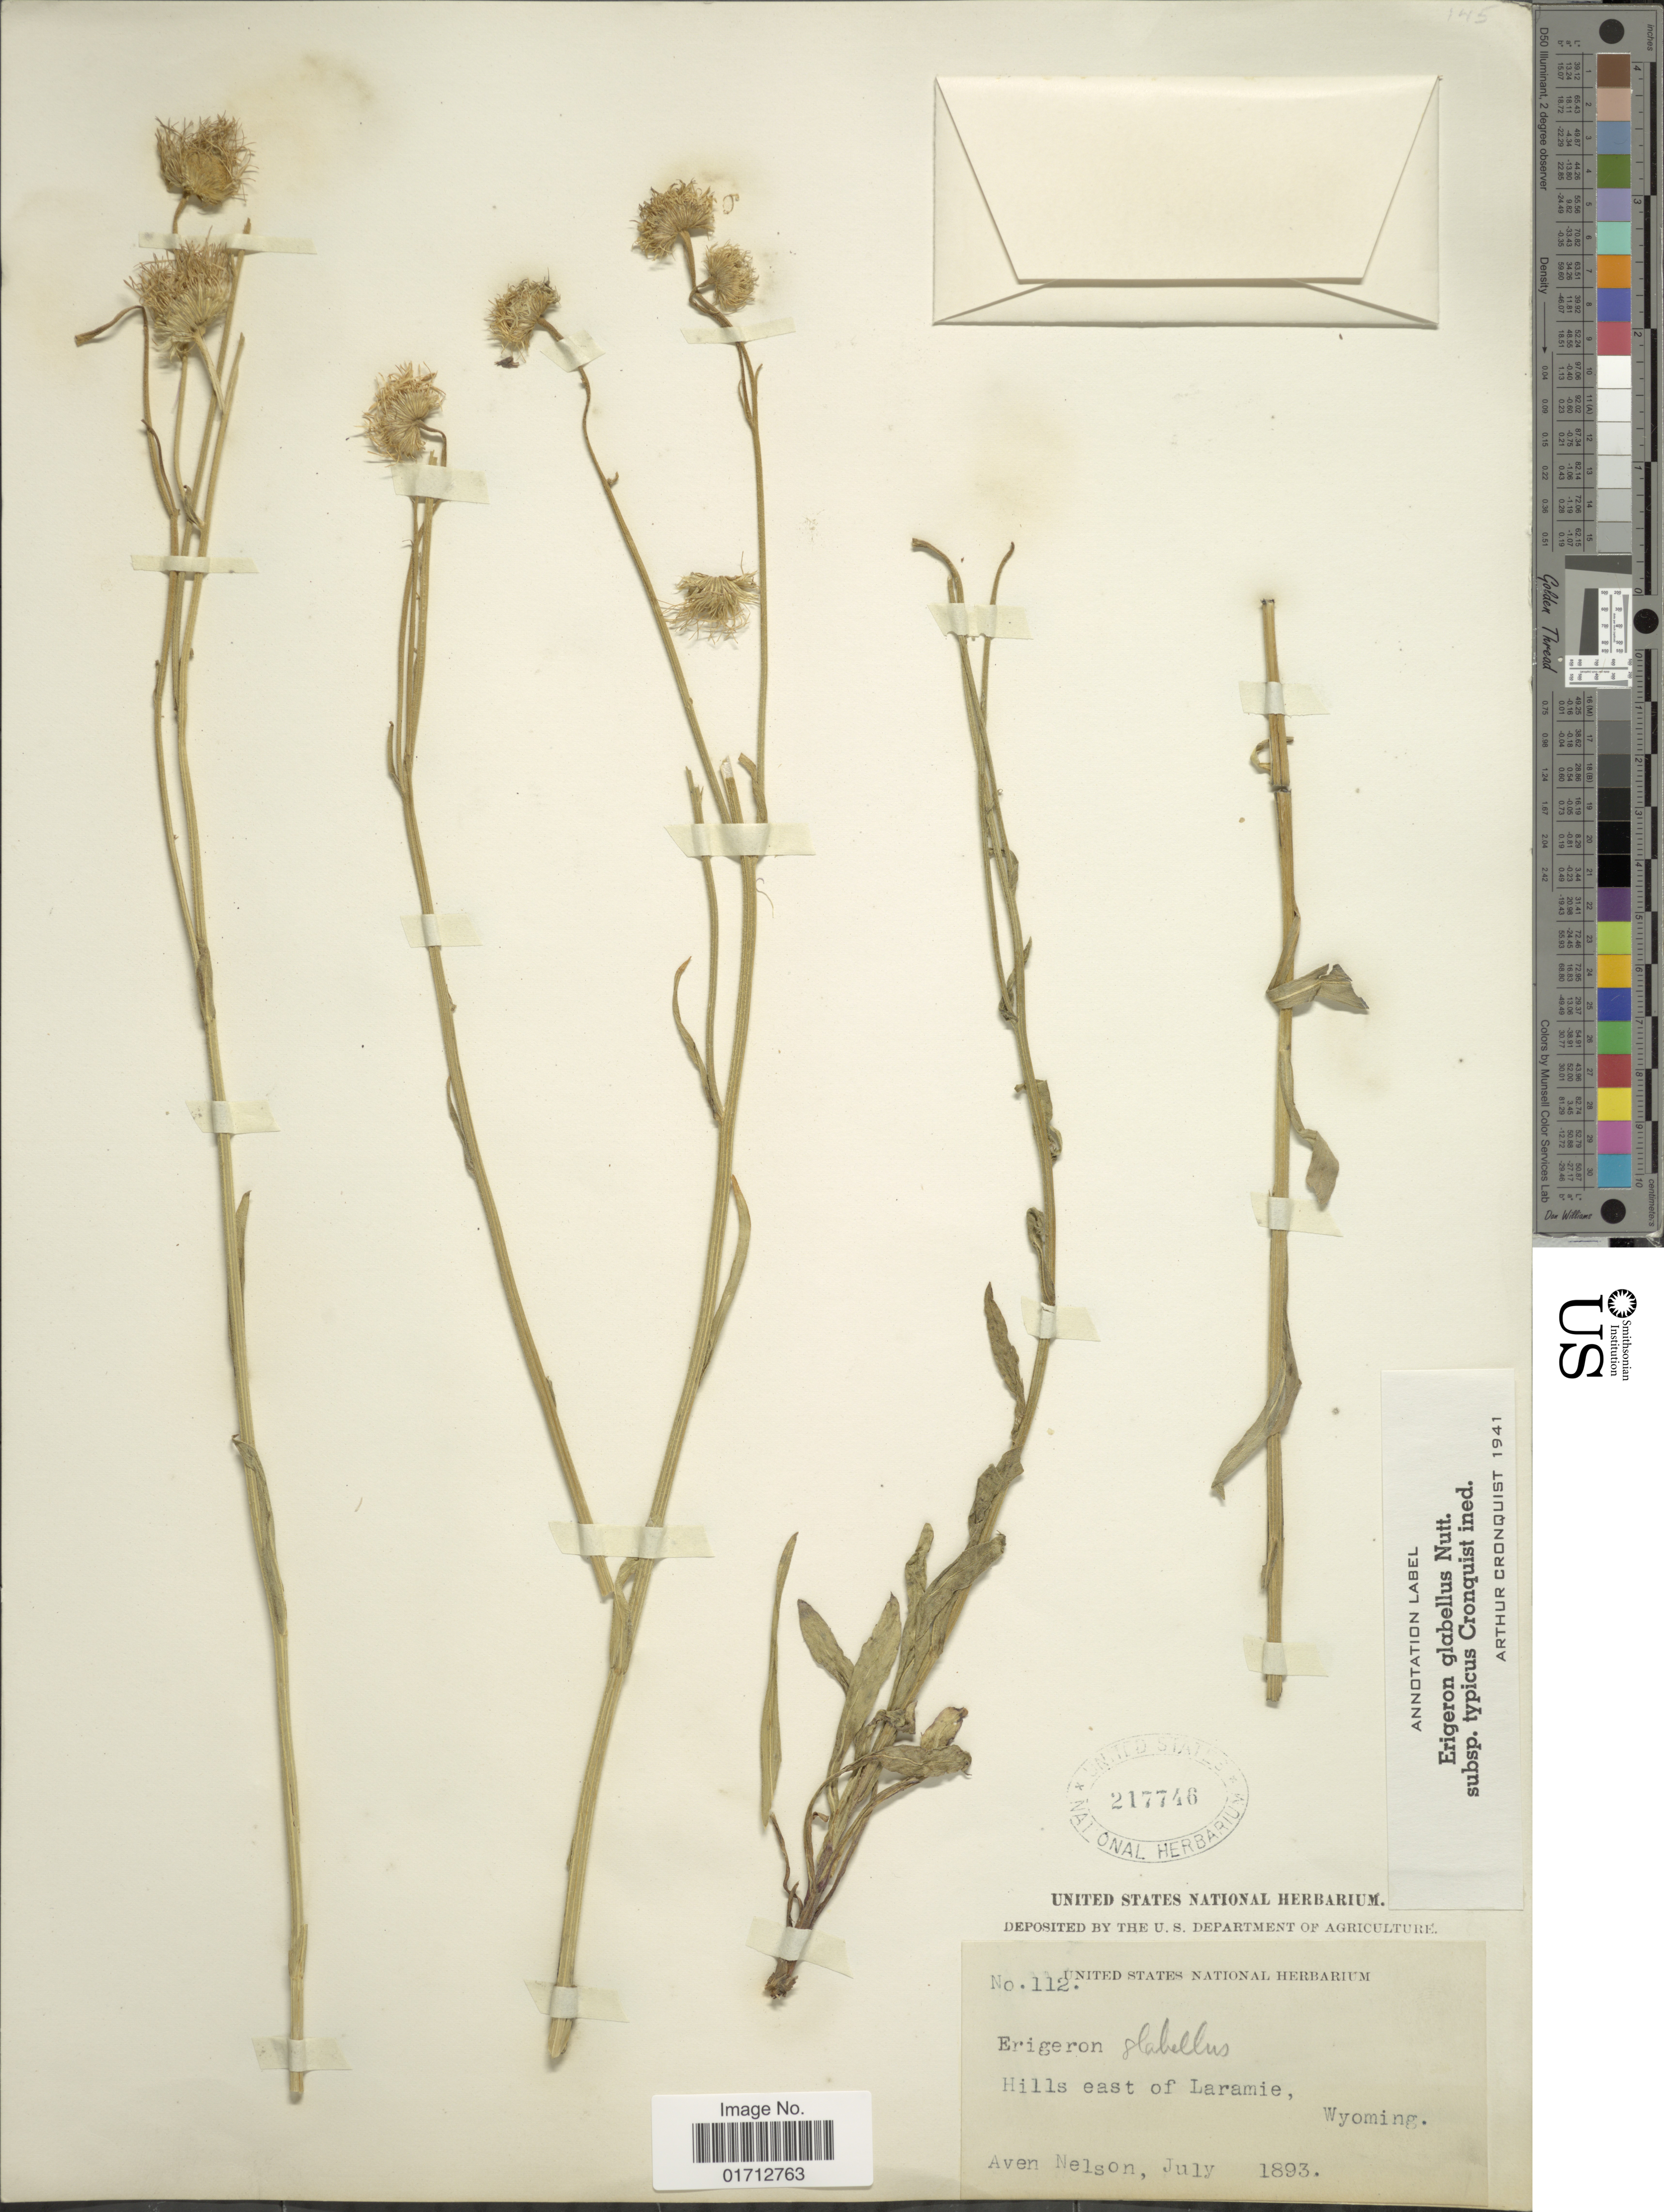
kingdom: Plantae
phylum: Tracheophyta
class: Magnoliopsida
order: Asterales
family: Asteraceae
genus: Erigeron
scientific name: Erigeron glabellus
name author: Nutt.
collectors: A. Nelson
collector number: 112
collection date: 1893-07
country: United States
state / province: Wyoming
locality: Hills east of Laramie.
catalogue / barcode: US 217746